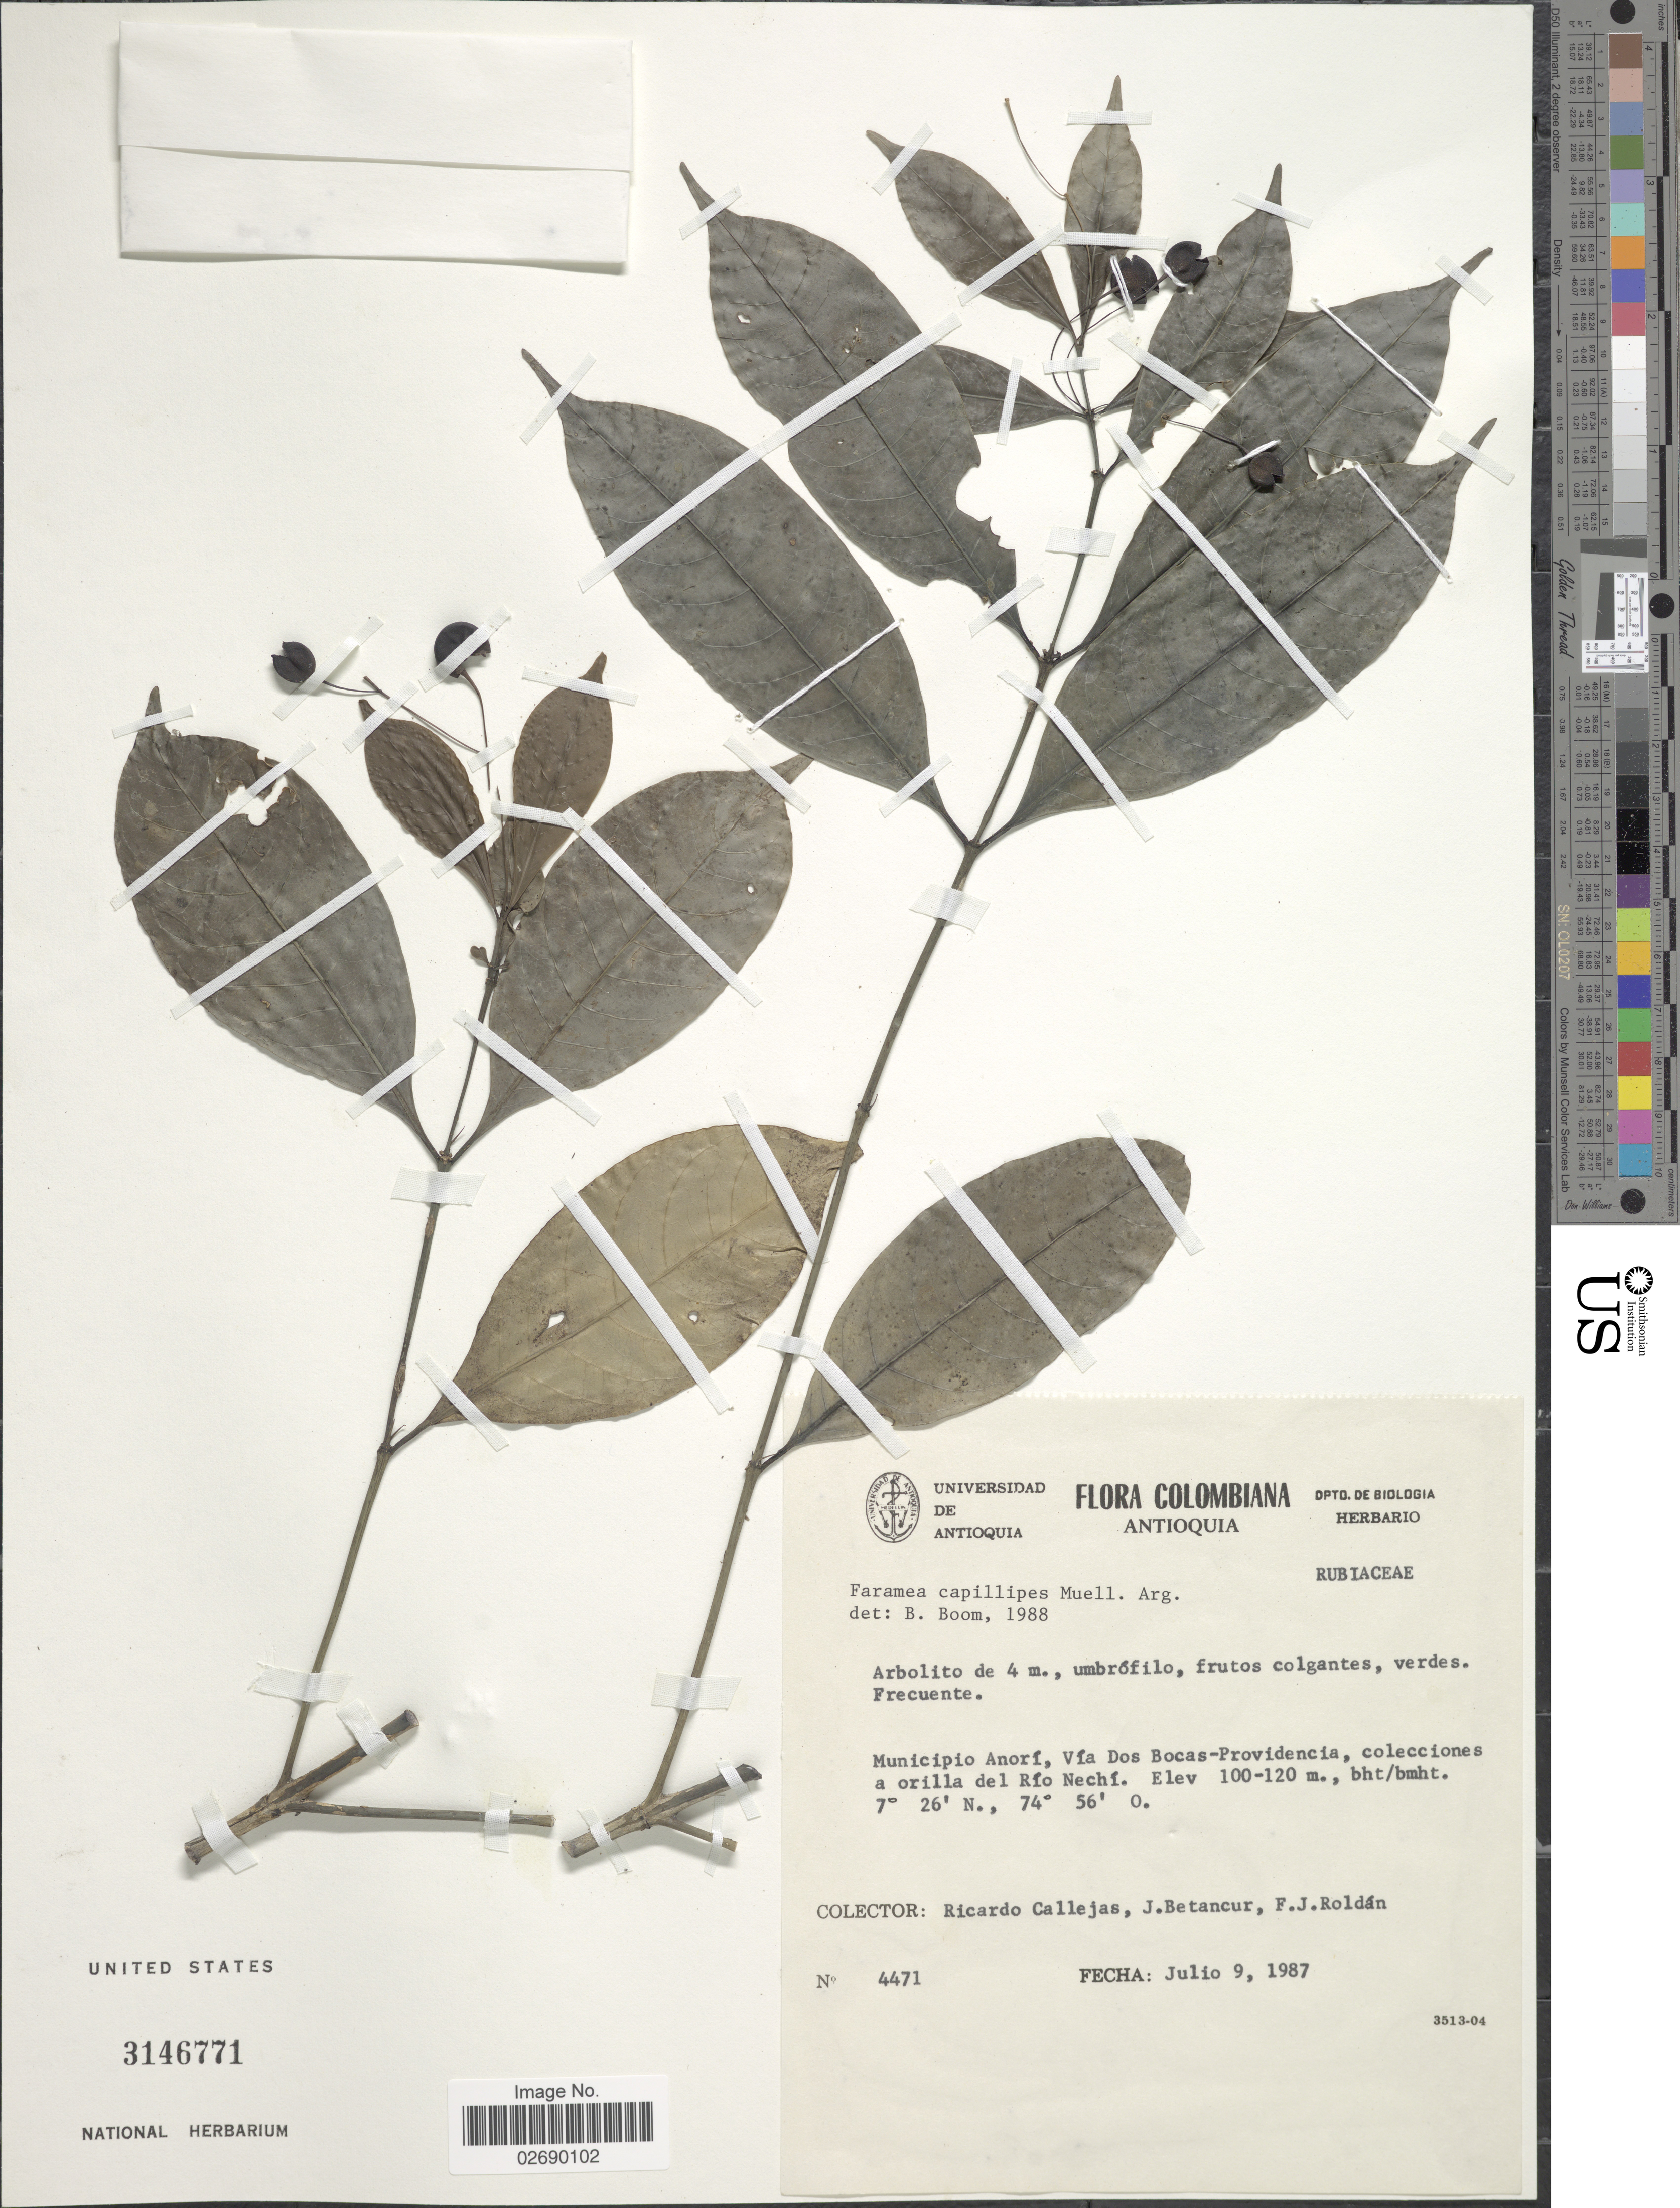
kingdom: Plantae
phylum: Tracheophyta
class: Magnoliopsida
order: Gentianales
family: Rubiaceae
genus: Faramea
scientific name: Faramea capillipes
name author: Müll. Arg.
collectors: R. Callejas, J. Betancur & F. J. Roldán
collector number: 4471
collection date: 1987-07-09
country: Colombia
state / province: Antioquia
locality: Municipio Anori, Via Dos Bocas-Providencia, collecciones a orilla del Rio Nechi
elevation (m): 100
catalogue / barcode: US 3146771